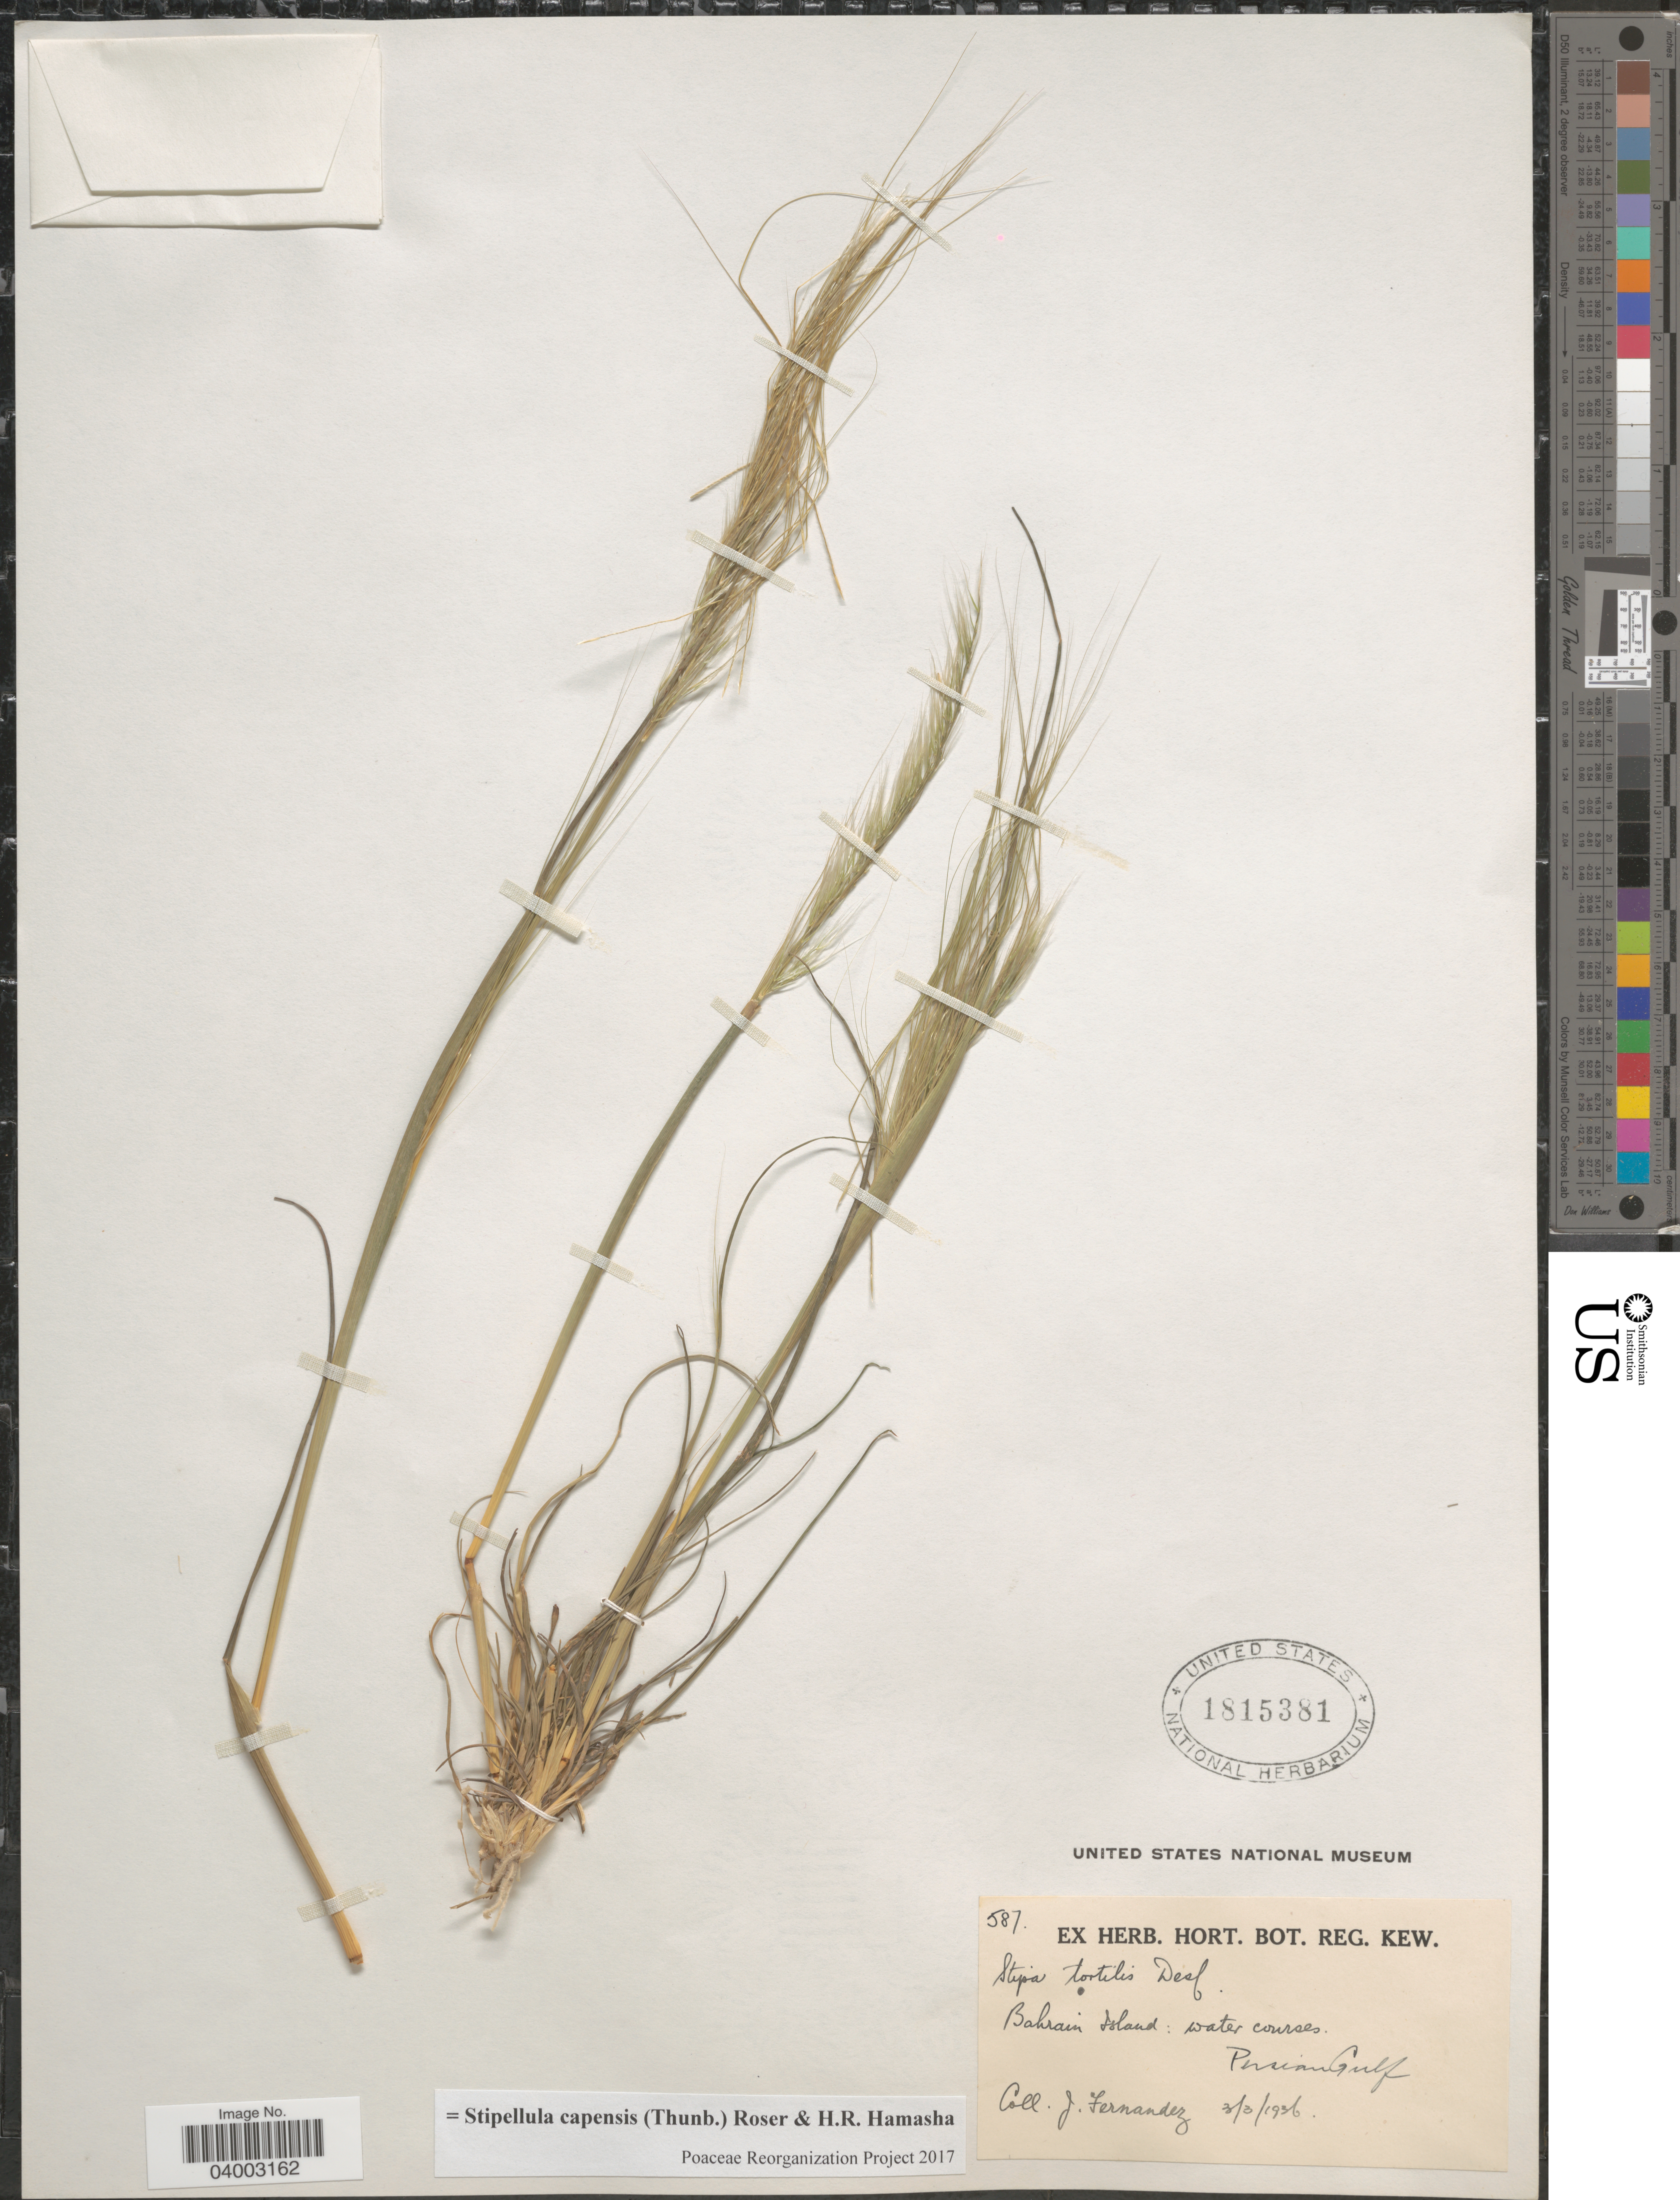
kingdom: Plantae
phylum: Tracheophyta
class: Liliopsida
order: Poales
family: Poaceae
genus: Stipellula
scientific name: Stipellula capensis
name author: (Thunb.) Röser & H. R. Hamasha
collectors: J. Fernández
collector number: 587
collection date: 1936-03-03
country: Bahrain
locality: Bahrain Island: water courses. Persian Gulf.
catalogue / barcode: US 1815381